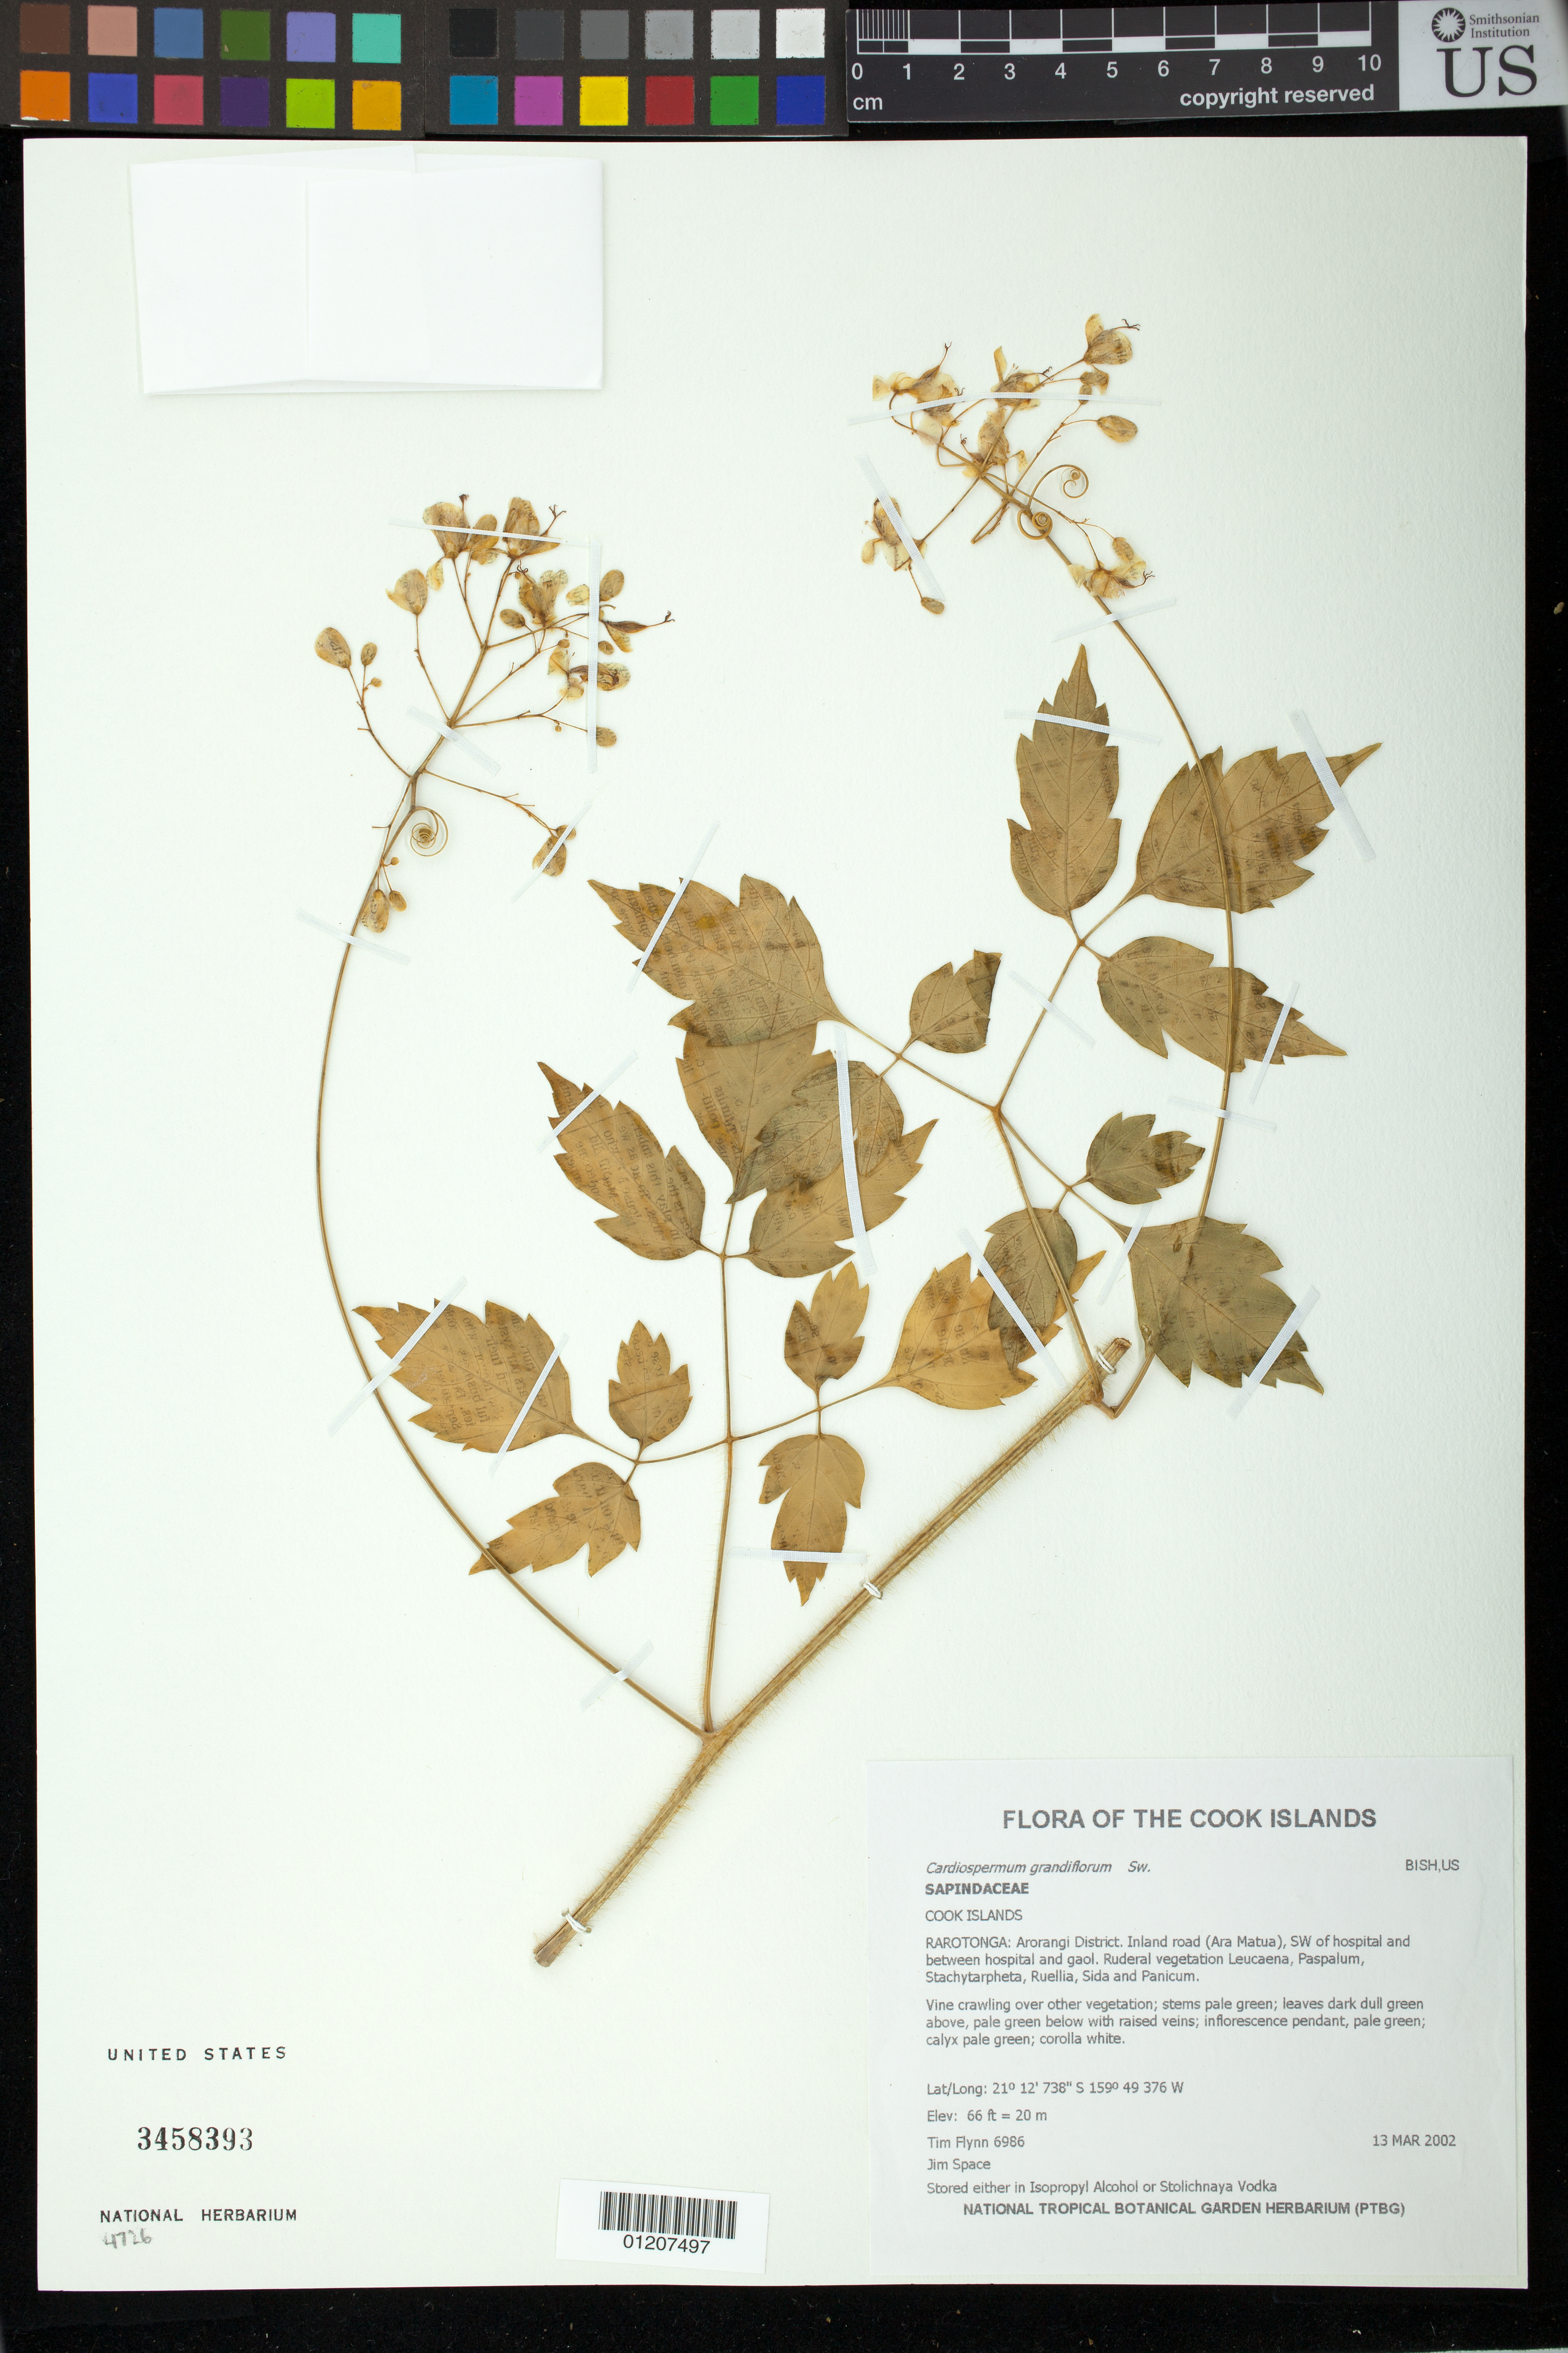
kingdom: Plantae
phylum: Tracheophyta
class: Magnoliopsida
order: Sapindales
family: Sapindaceae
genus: Cardiospermum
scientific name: Cardiospermum grandiflorum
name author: Sw.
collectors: T. W. Flynn & J. Space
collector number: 6986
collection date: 2002-03-13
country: Cook Islands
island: Rarotonga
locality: Arorangi District. Inland road (Ara Matua) SW of hospital and between hospital and Gaol.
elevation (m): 20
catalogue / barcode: US 3458393